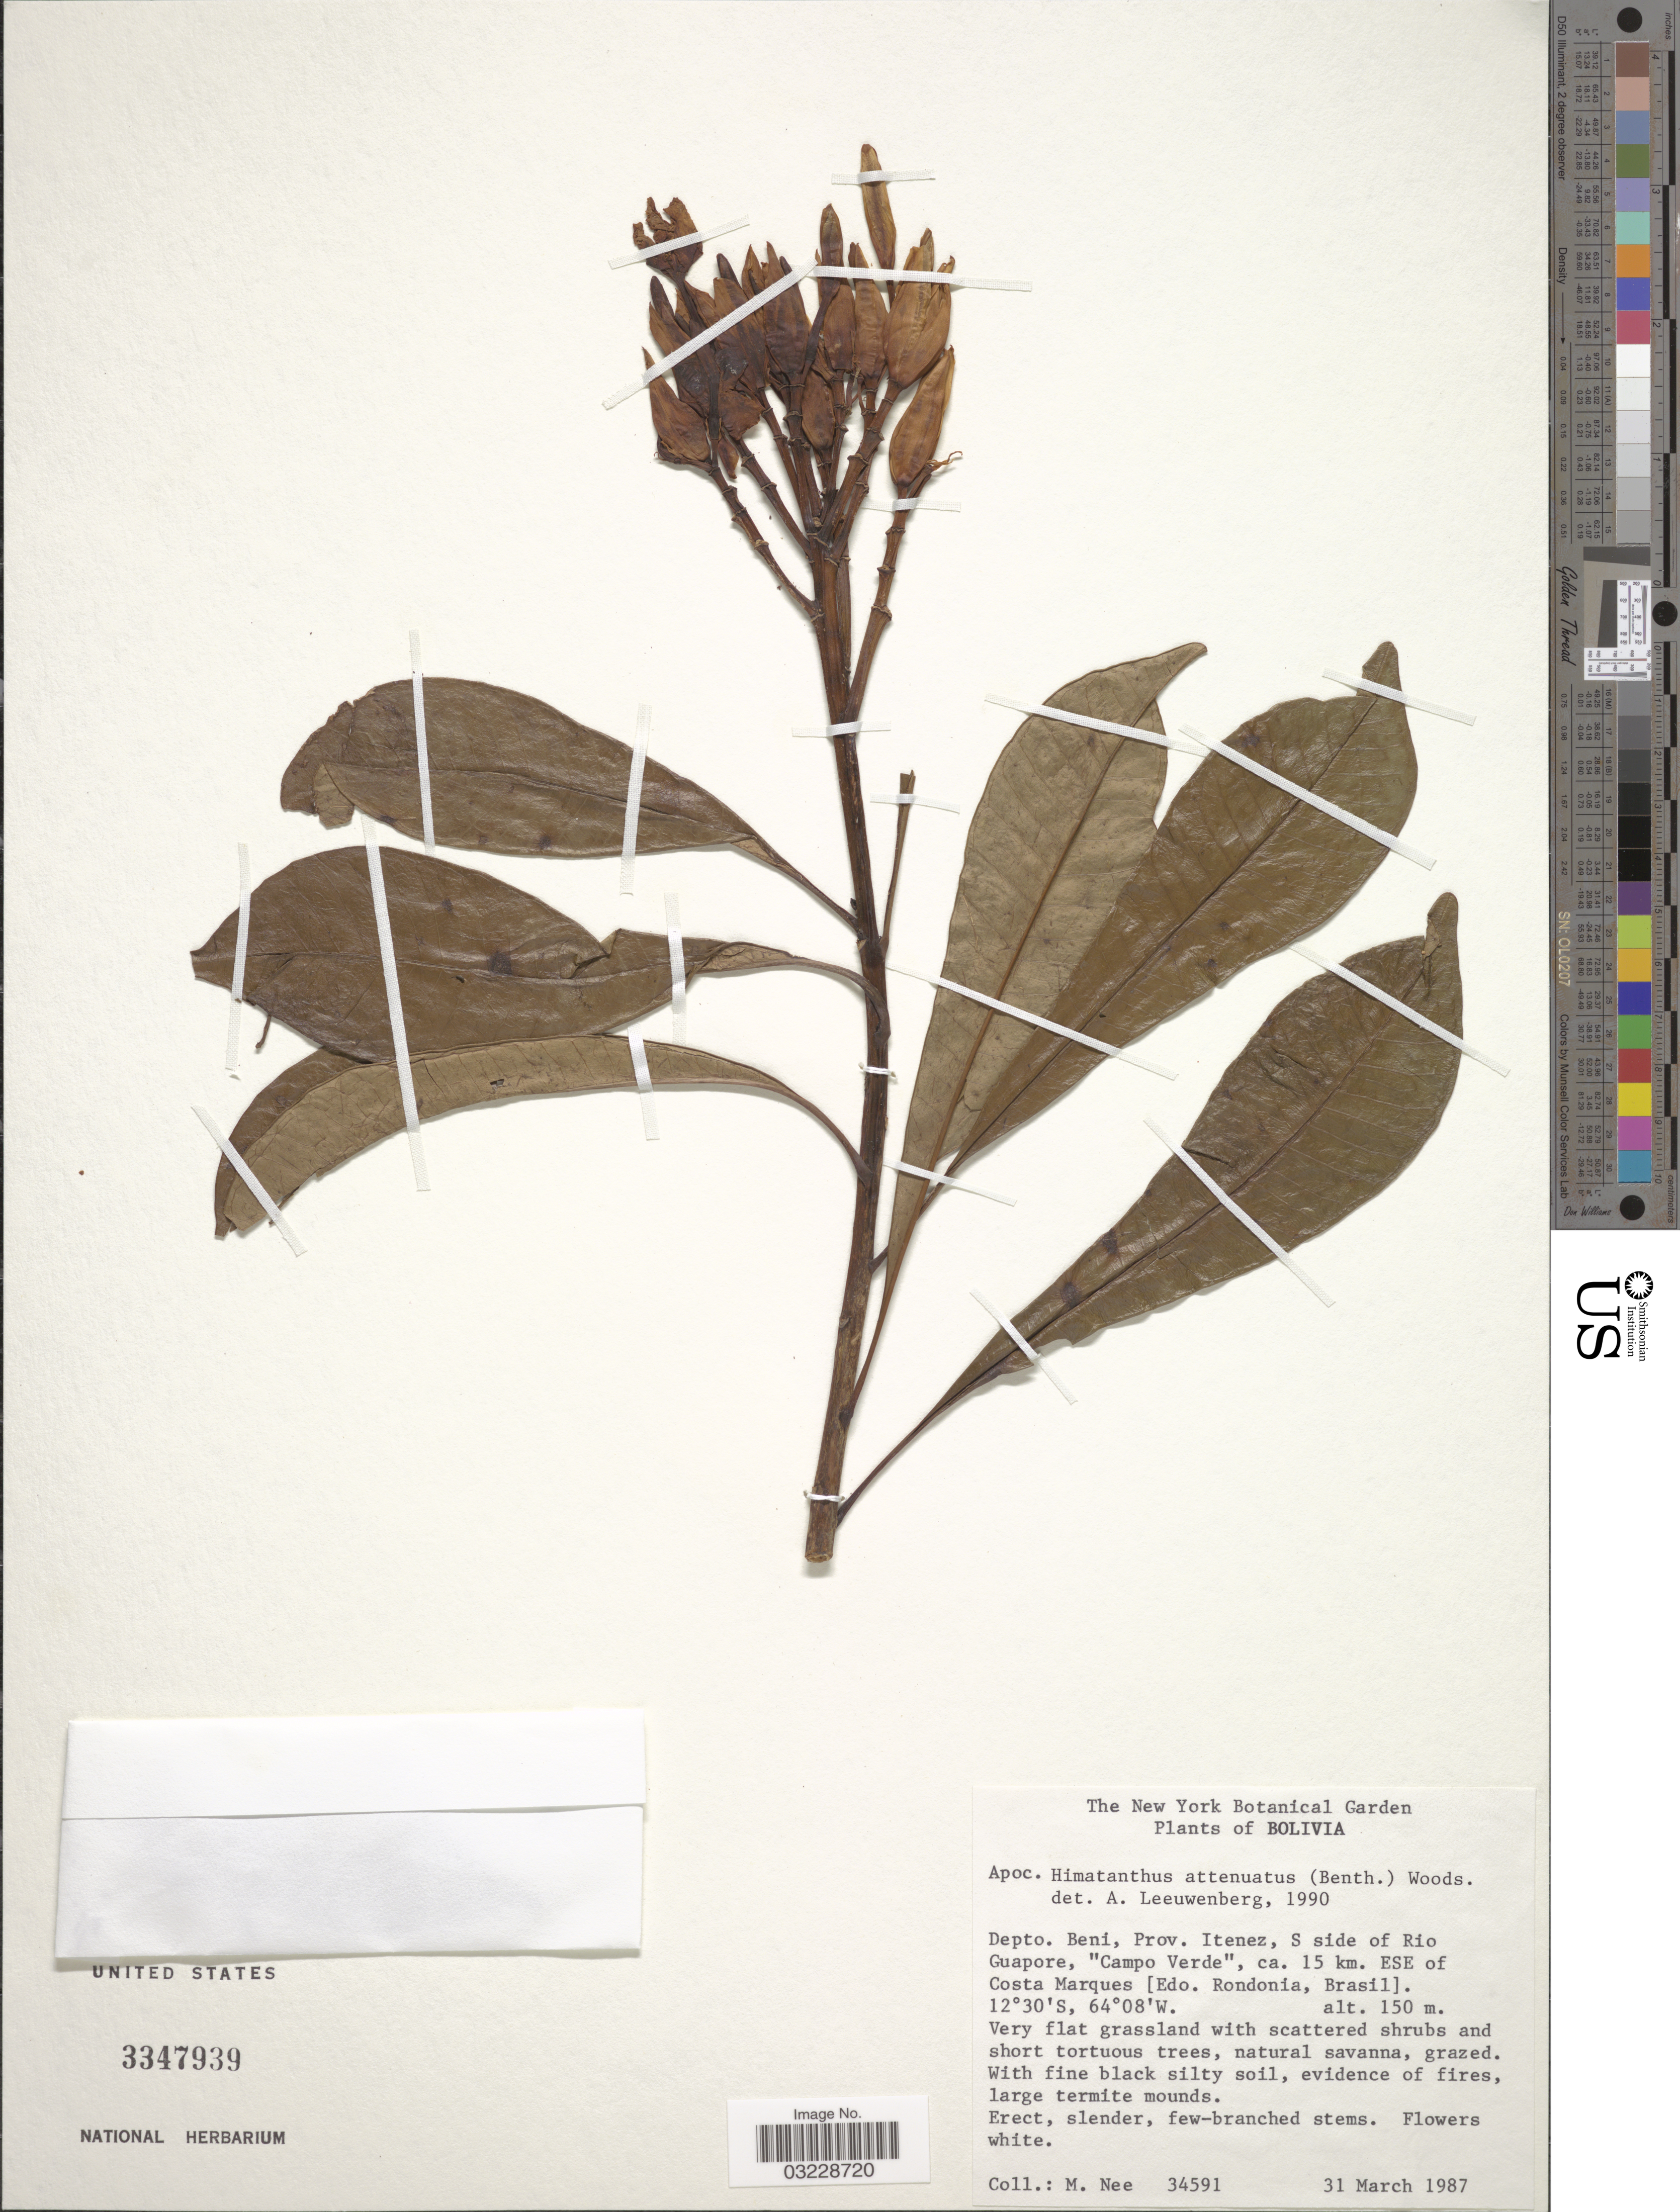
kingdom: Plantae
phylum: Tracheophyta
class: Magnoliopsida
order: Gentianales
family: Apocynaceae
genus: Himatanthus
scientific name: Himatanthus attenuatus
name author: (Benth.) Woodson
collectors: M. Nee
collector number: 34591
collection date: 1987-03-31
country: Bolivia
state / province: Beni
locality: Prov. Itenez, S side of Rio Guapore, "Campo Verde", ca.15 km. ESE of Costa Marques [Edo. Rondonia, Brasil].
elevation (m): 150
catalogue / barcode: US 3347939